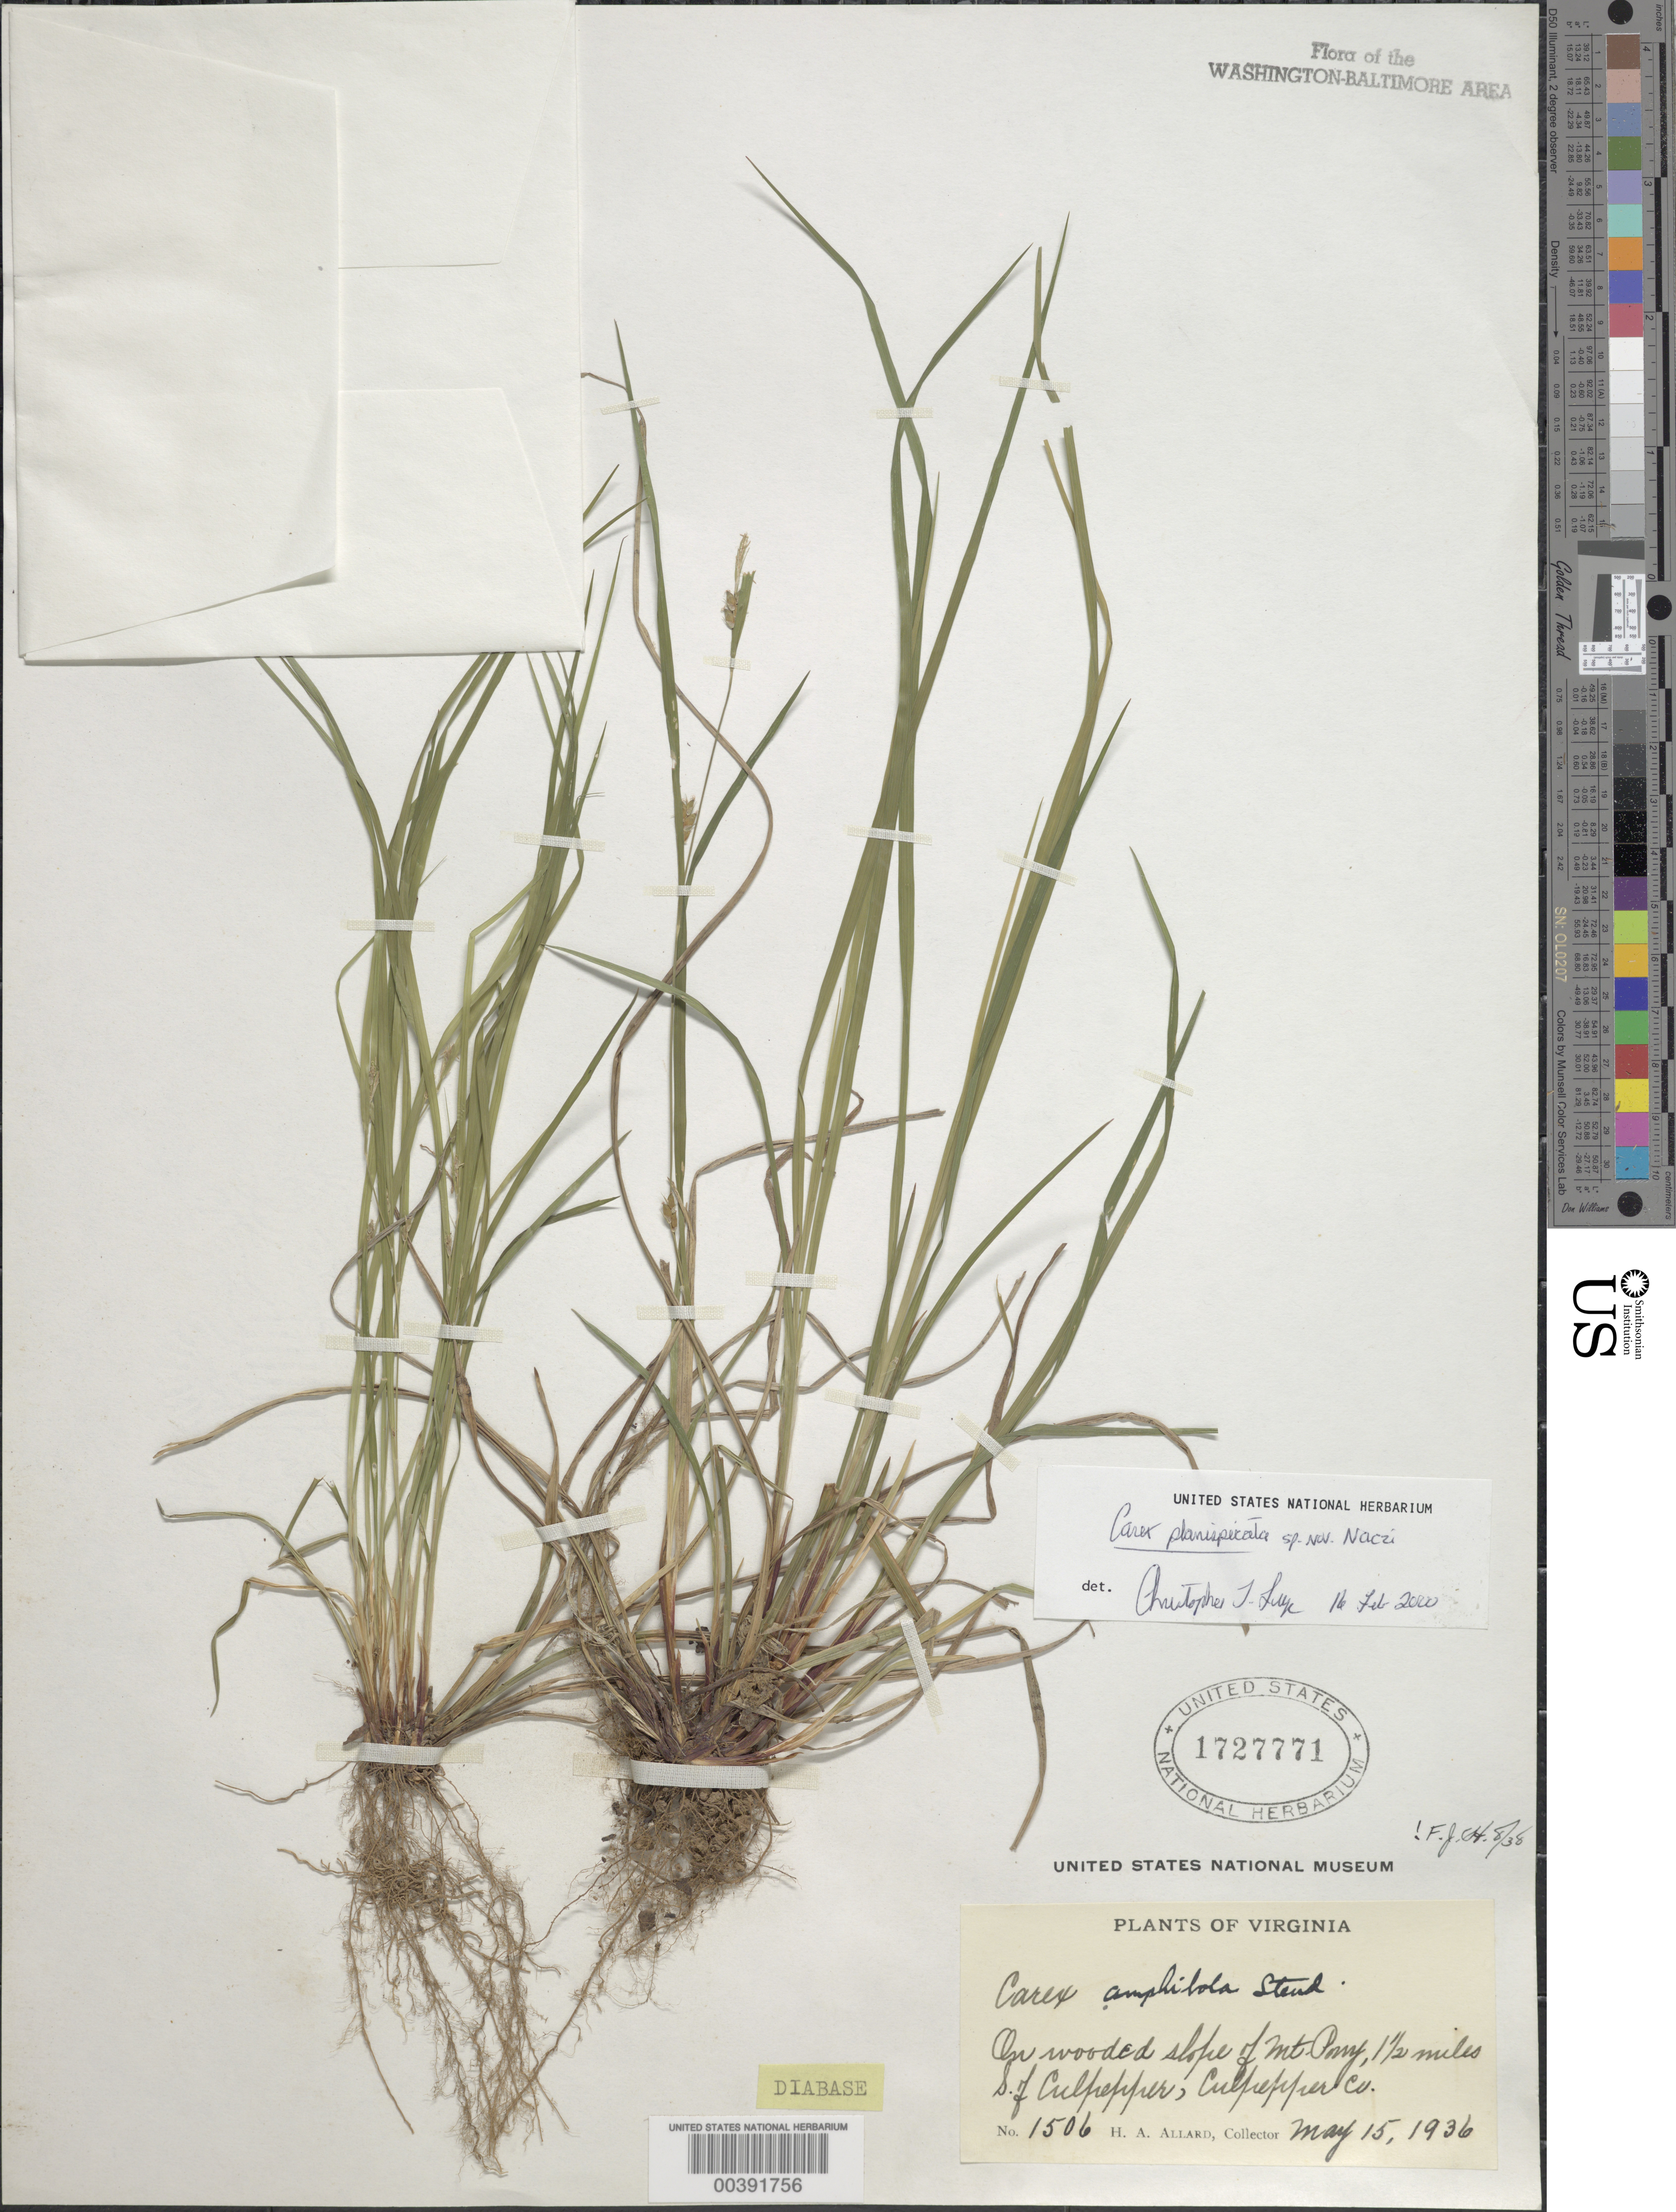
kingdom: Plantae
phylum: Tracheophyta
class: Liliopsida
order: Poales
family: Cyperaceae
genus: Carex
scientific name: Carex planispicata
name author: Naczi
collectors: H. A. Allard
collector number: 1506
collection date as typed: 15 May 1936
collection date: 1936-05-15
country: United States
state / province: Virginia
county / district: Culpeper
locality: Mount Pony, south of Culpepper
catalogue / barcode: US 1727771